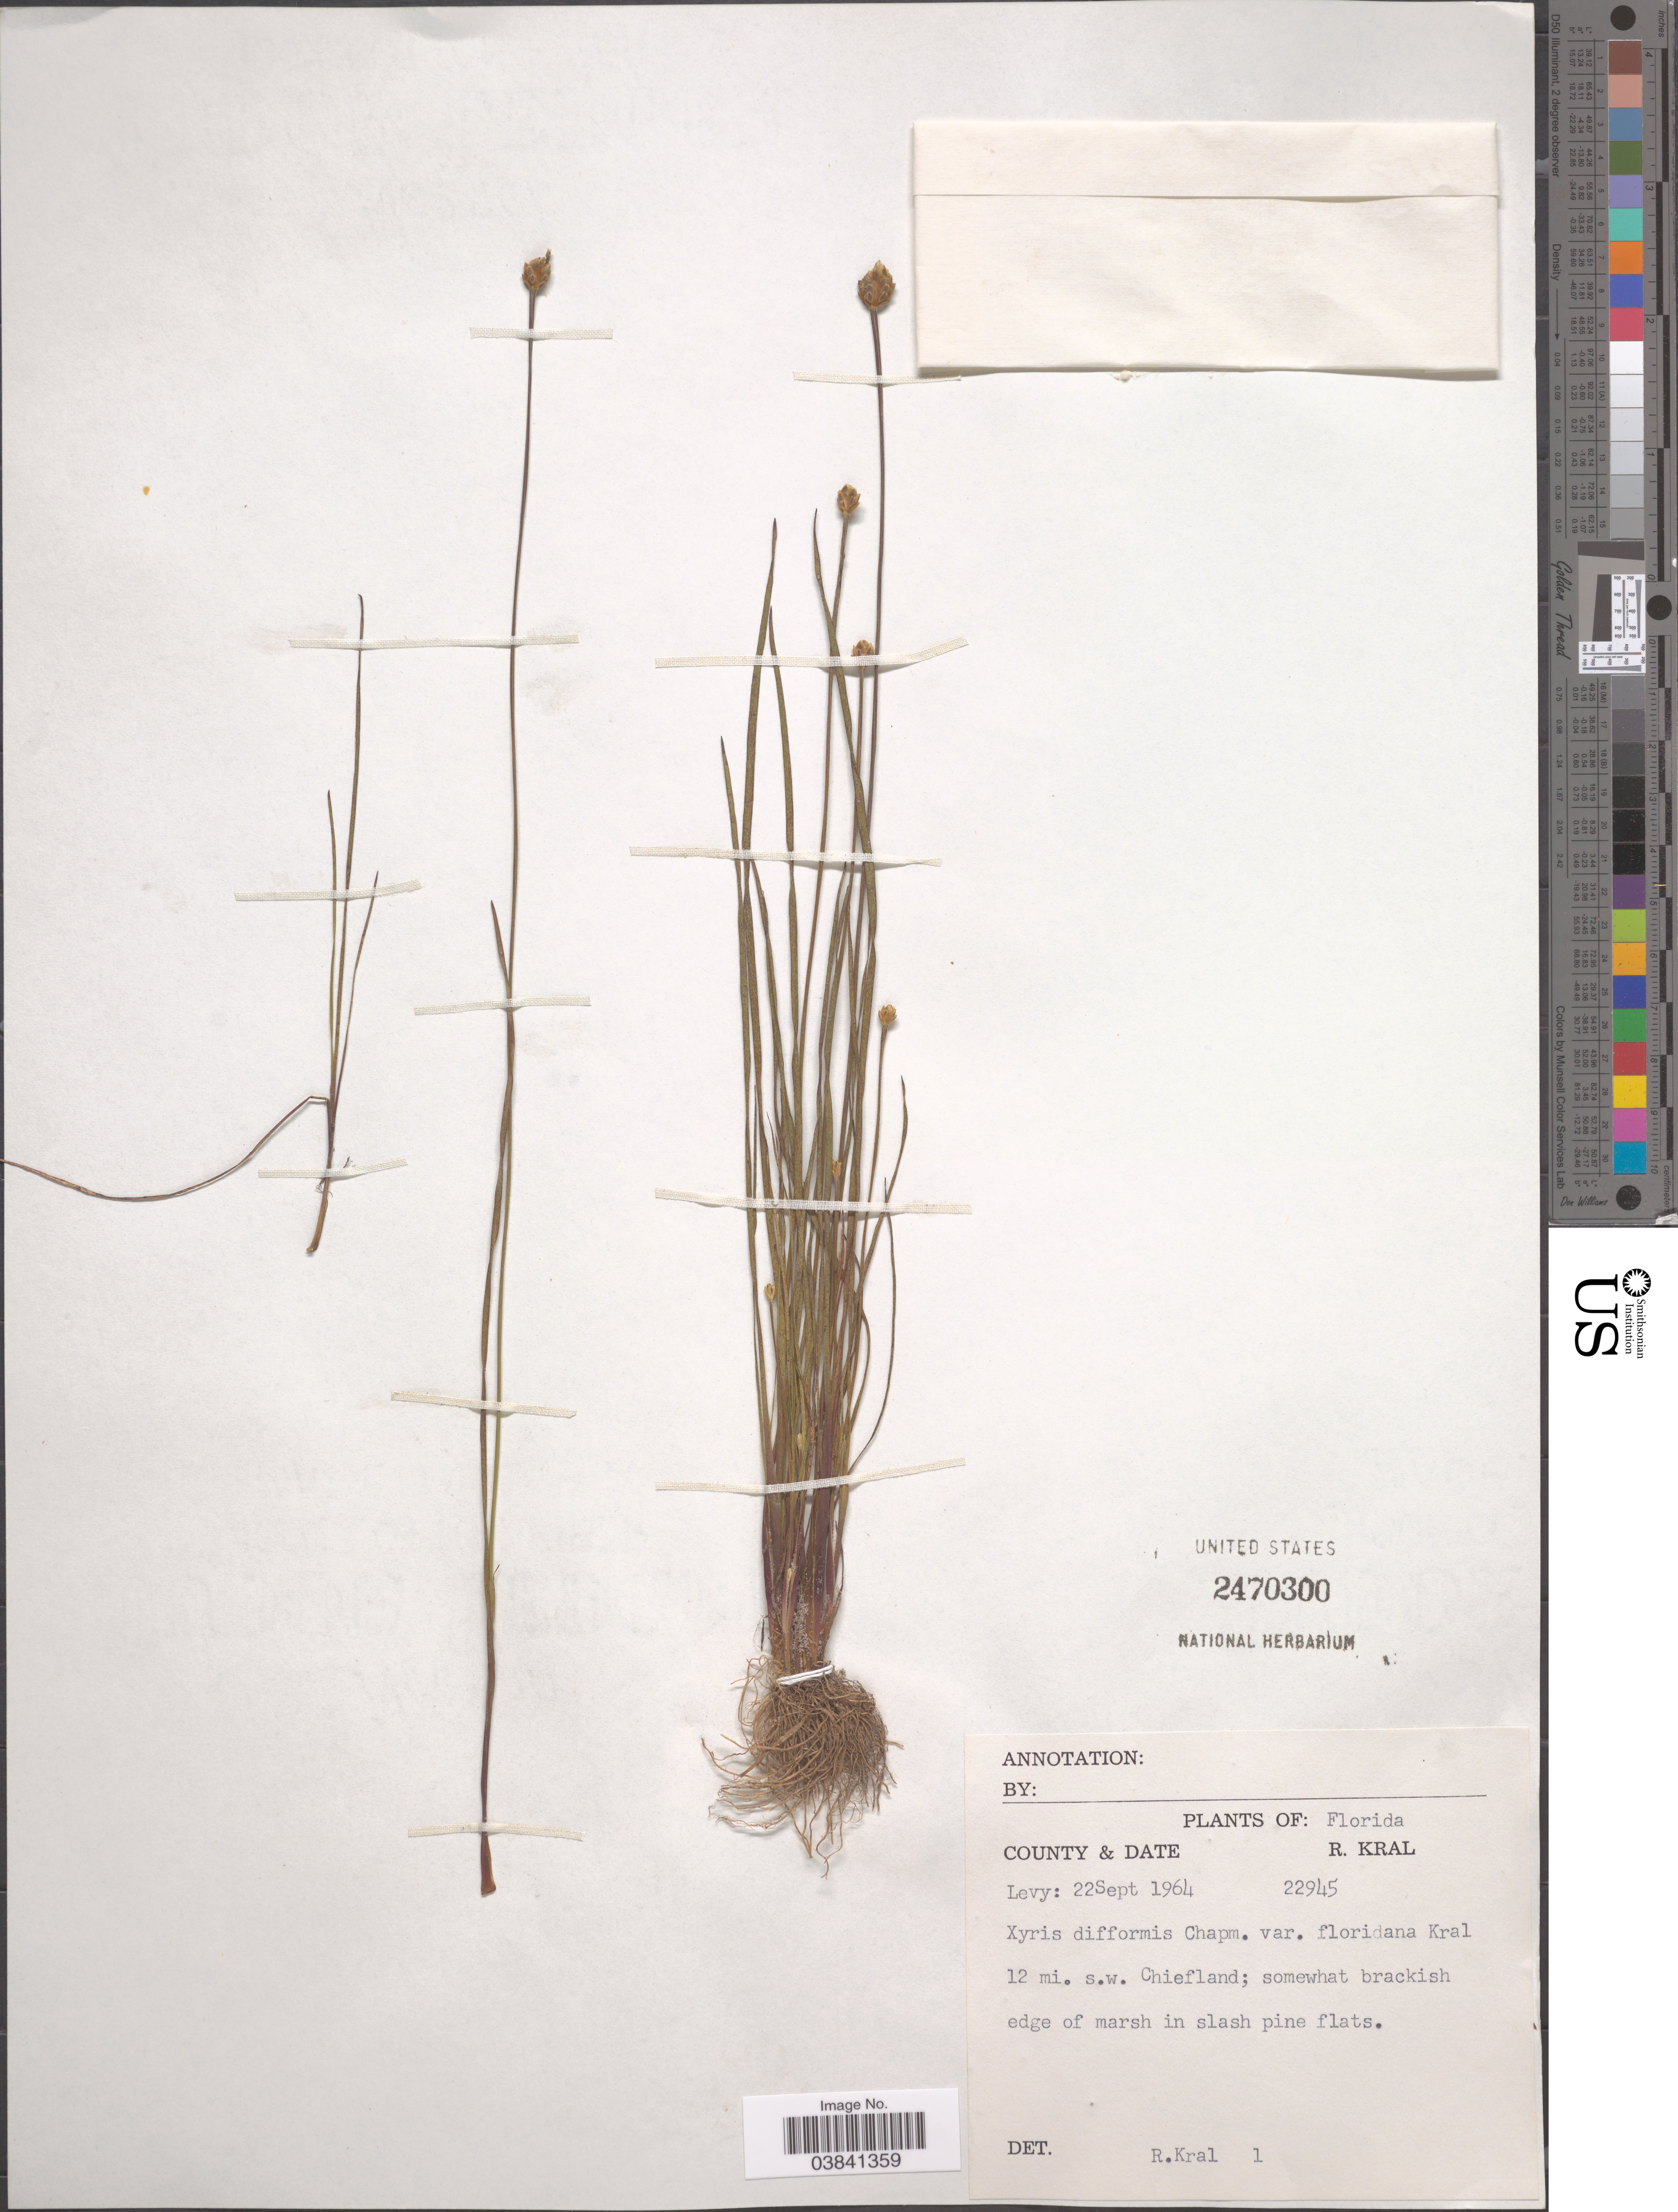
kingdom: Plantae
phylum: Tracheophyta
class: Liliopsida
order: Poales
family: Xyridaceae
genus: Xyris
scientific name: Xyris difformis var. floridana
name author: Kral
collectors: R. Kral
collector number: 22945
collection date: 1964-09-22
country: United States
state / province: Florida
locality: County Levy: 12 mi s.w. Chiefland.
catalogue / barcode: US 2470300